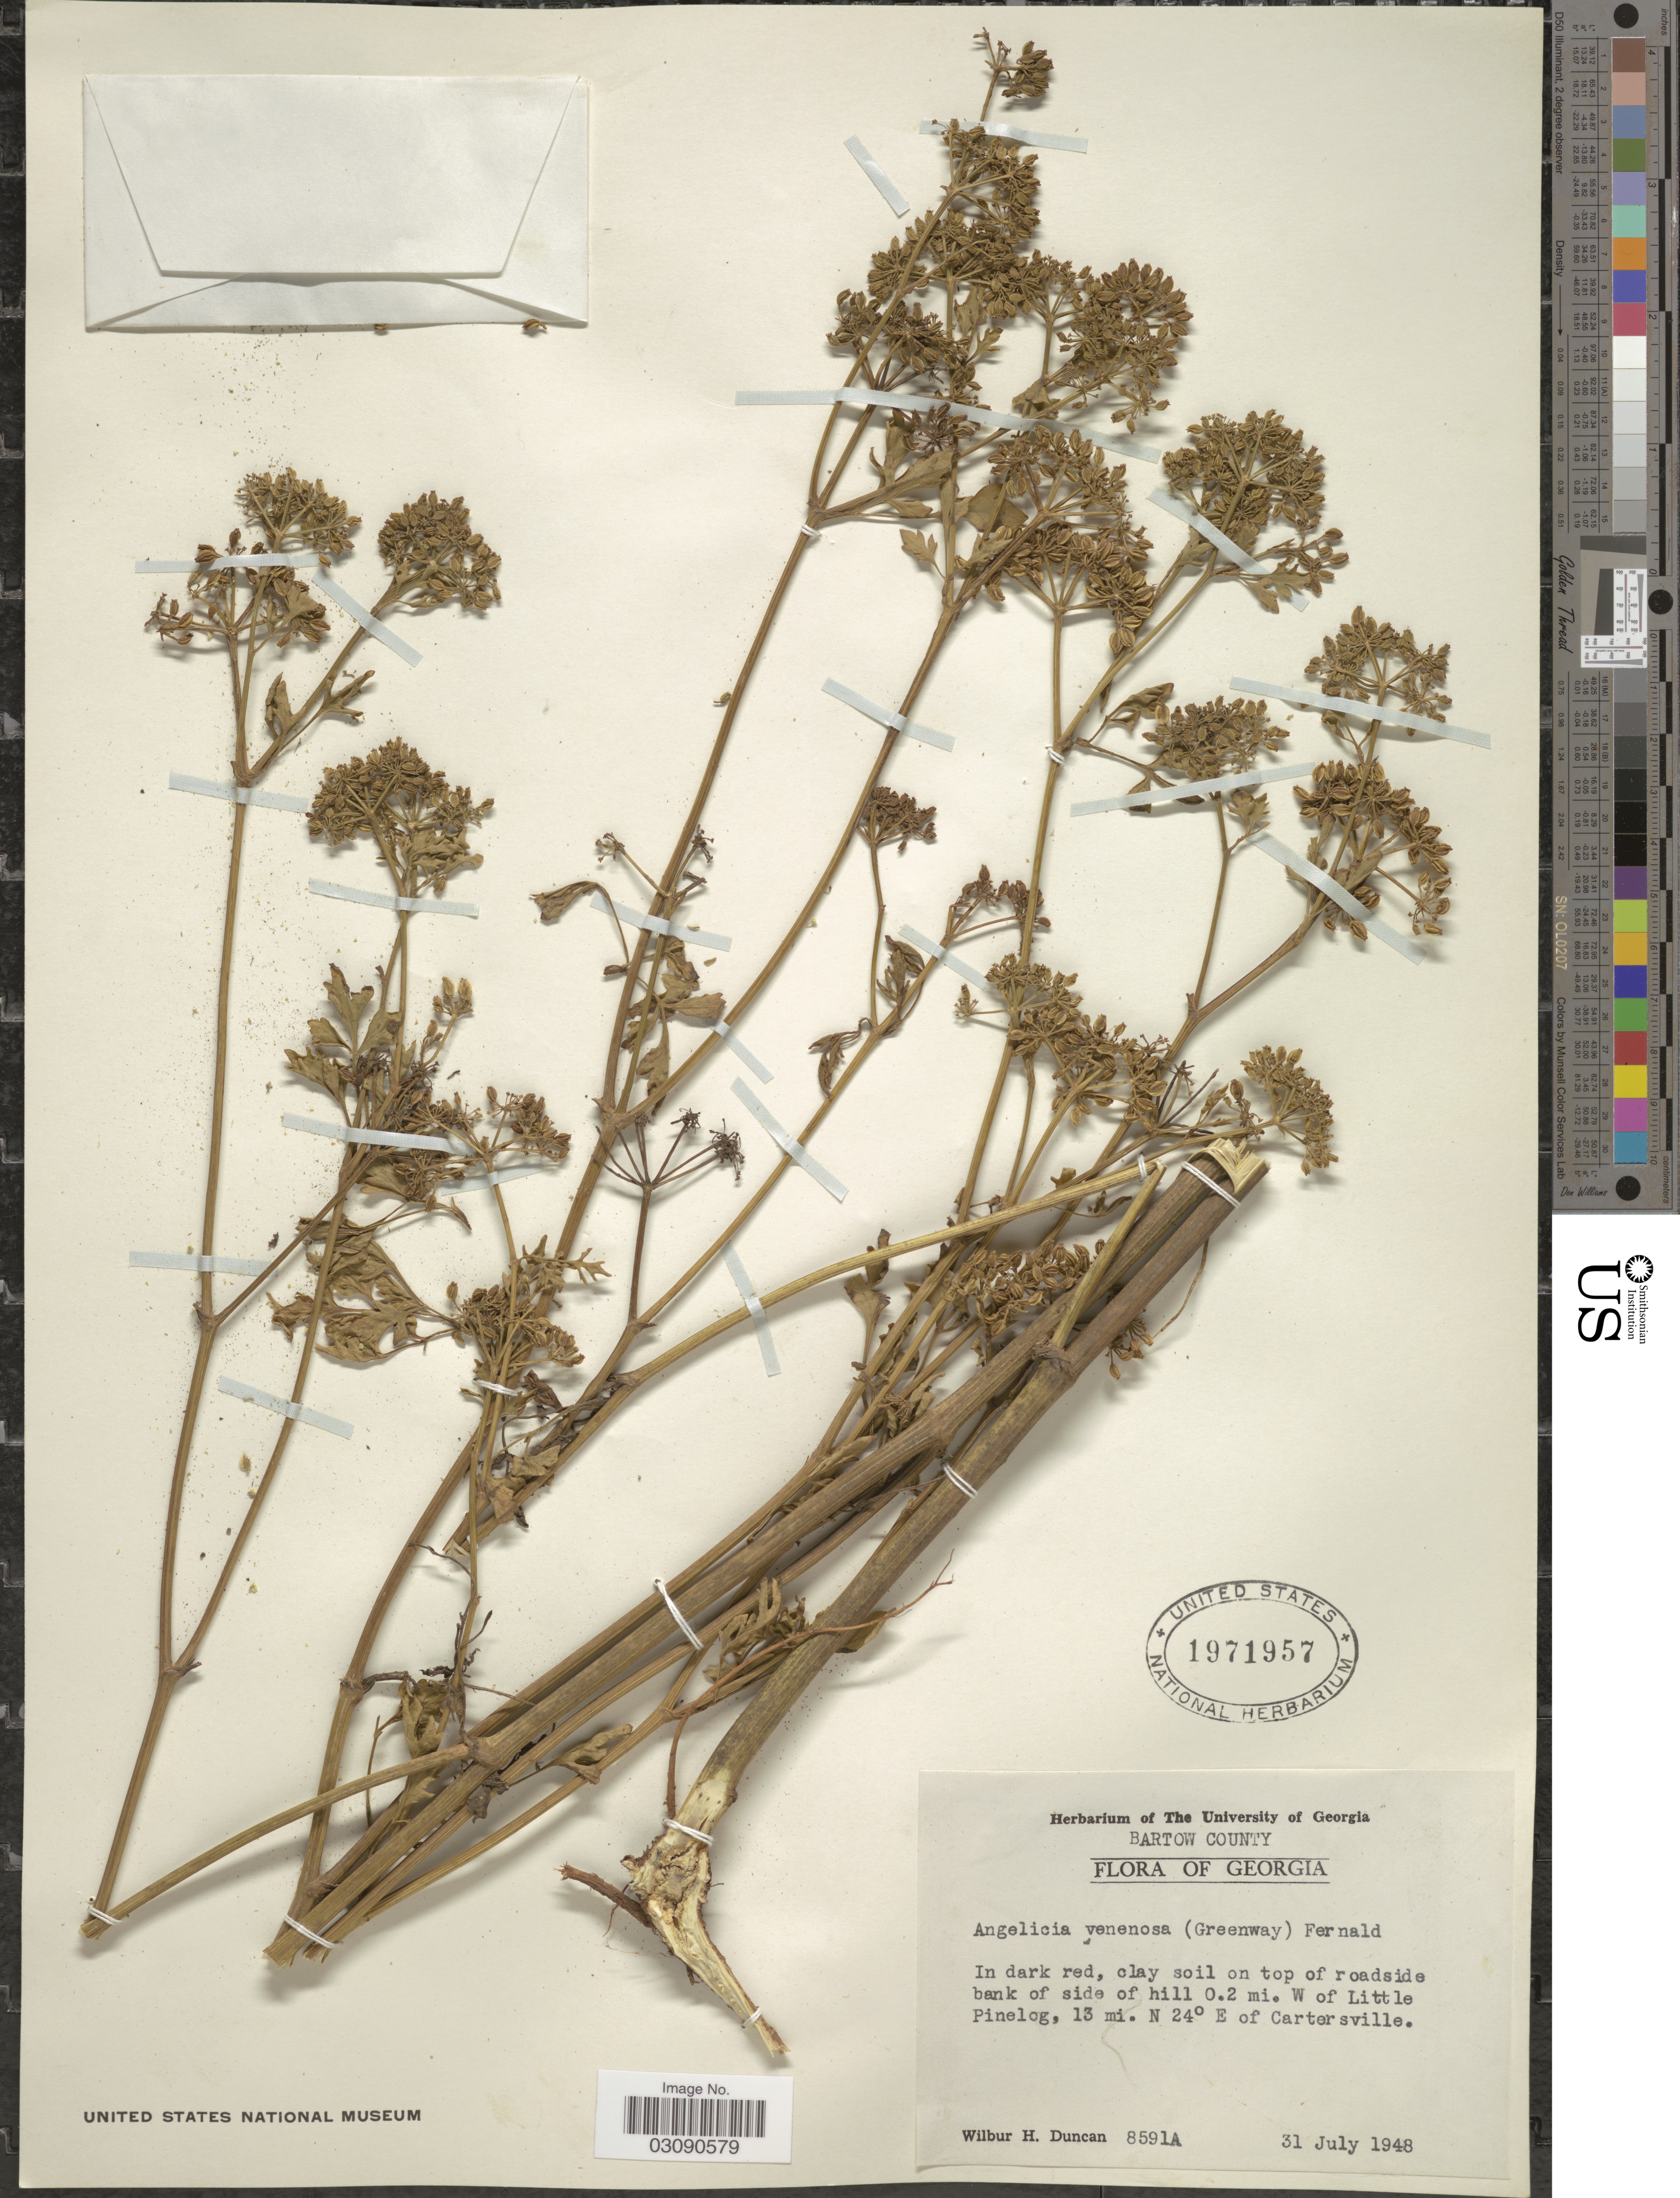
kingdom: Plantae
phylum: Tracheophyta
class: Magnoliopsida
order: Apiales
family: Apiaceae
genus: Angelica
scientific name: Angelica venenosa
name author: (Greenway) Fernald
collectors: W. H. Duncan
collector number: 8591A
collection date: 1948-07-31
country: United States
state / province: Georgia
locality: Bartow County. In dark red, clay soil on top of roadside bank of side of hill 0.2 mi. W of Little Pinelog, 13 mi. N 24° E of Cartersville.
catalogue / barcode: US 1971957